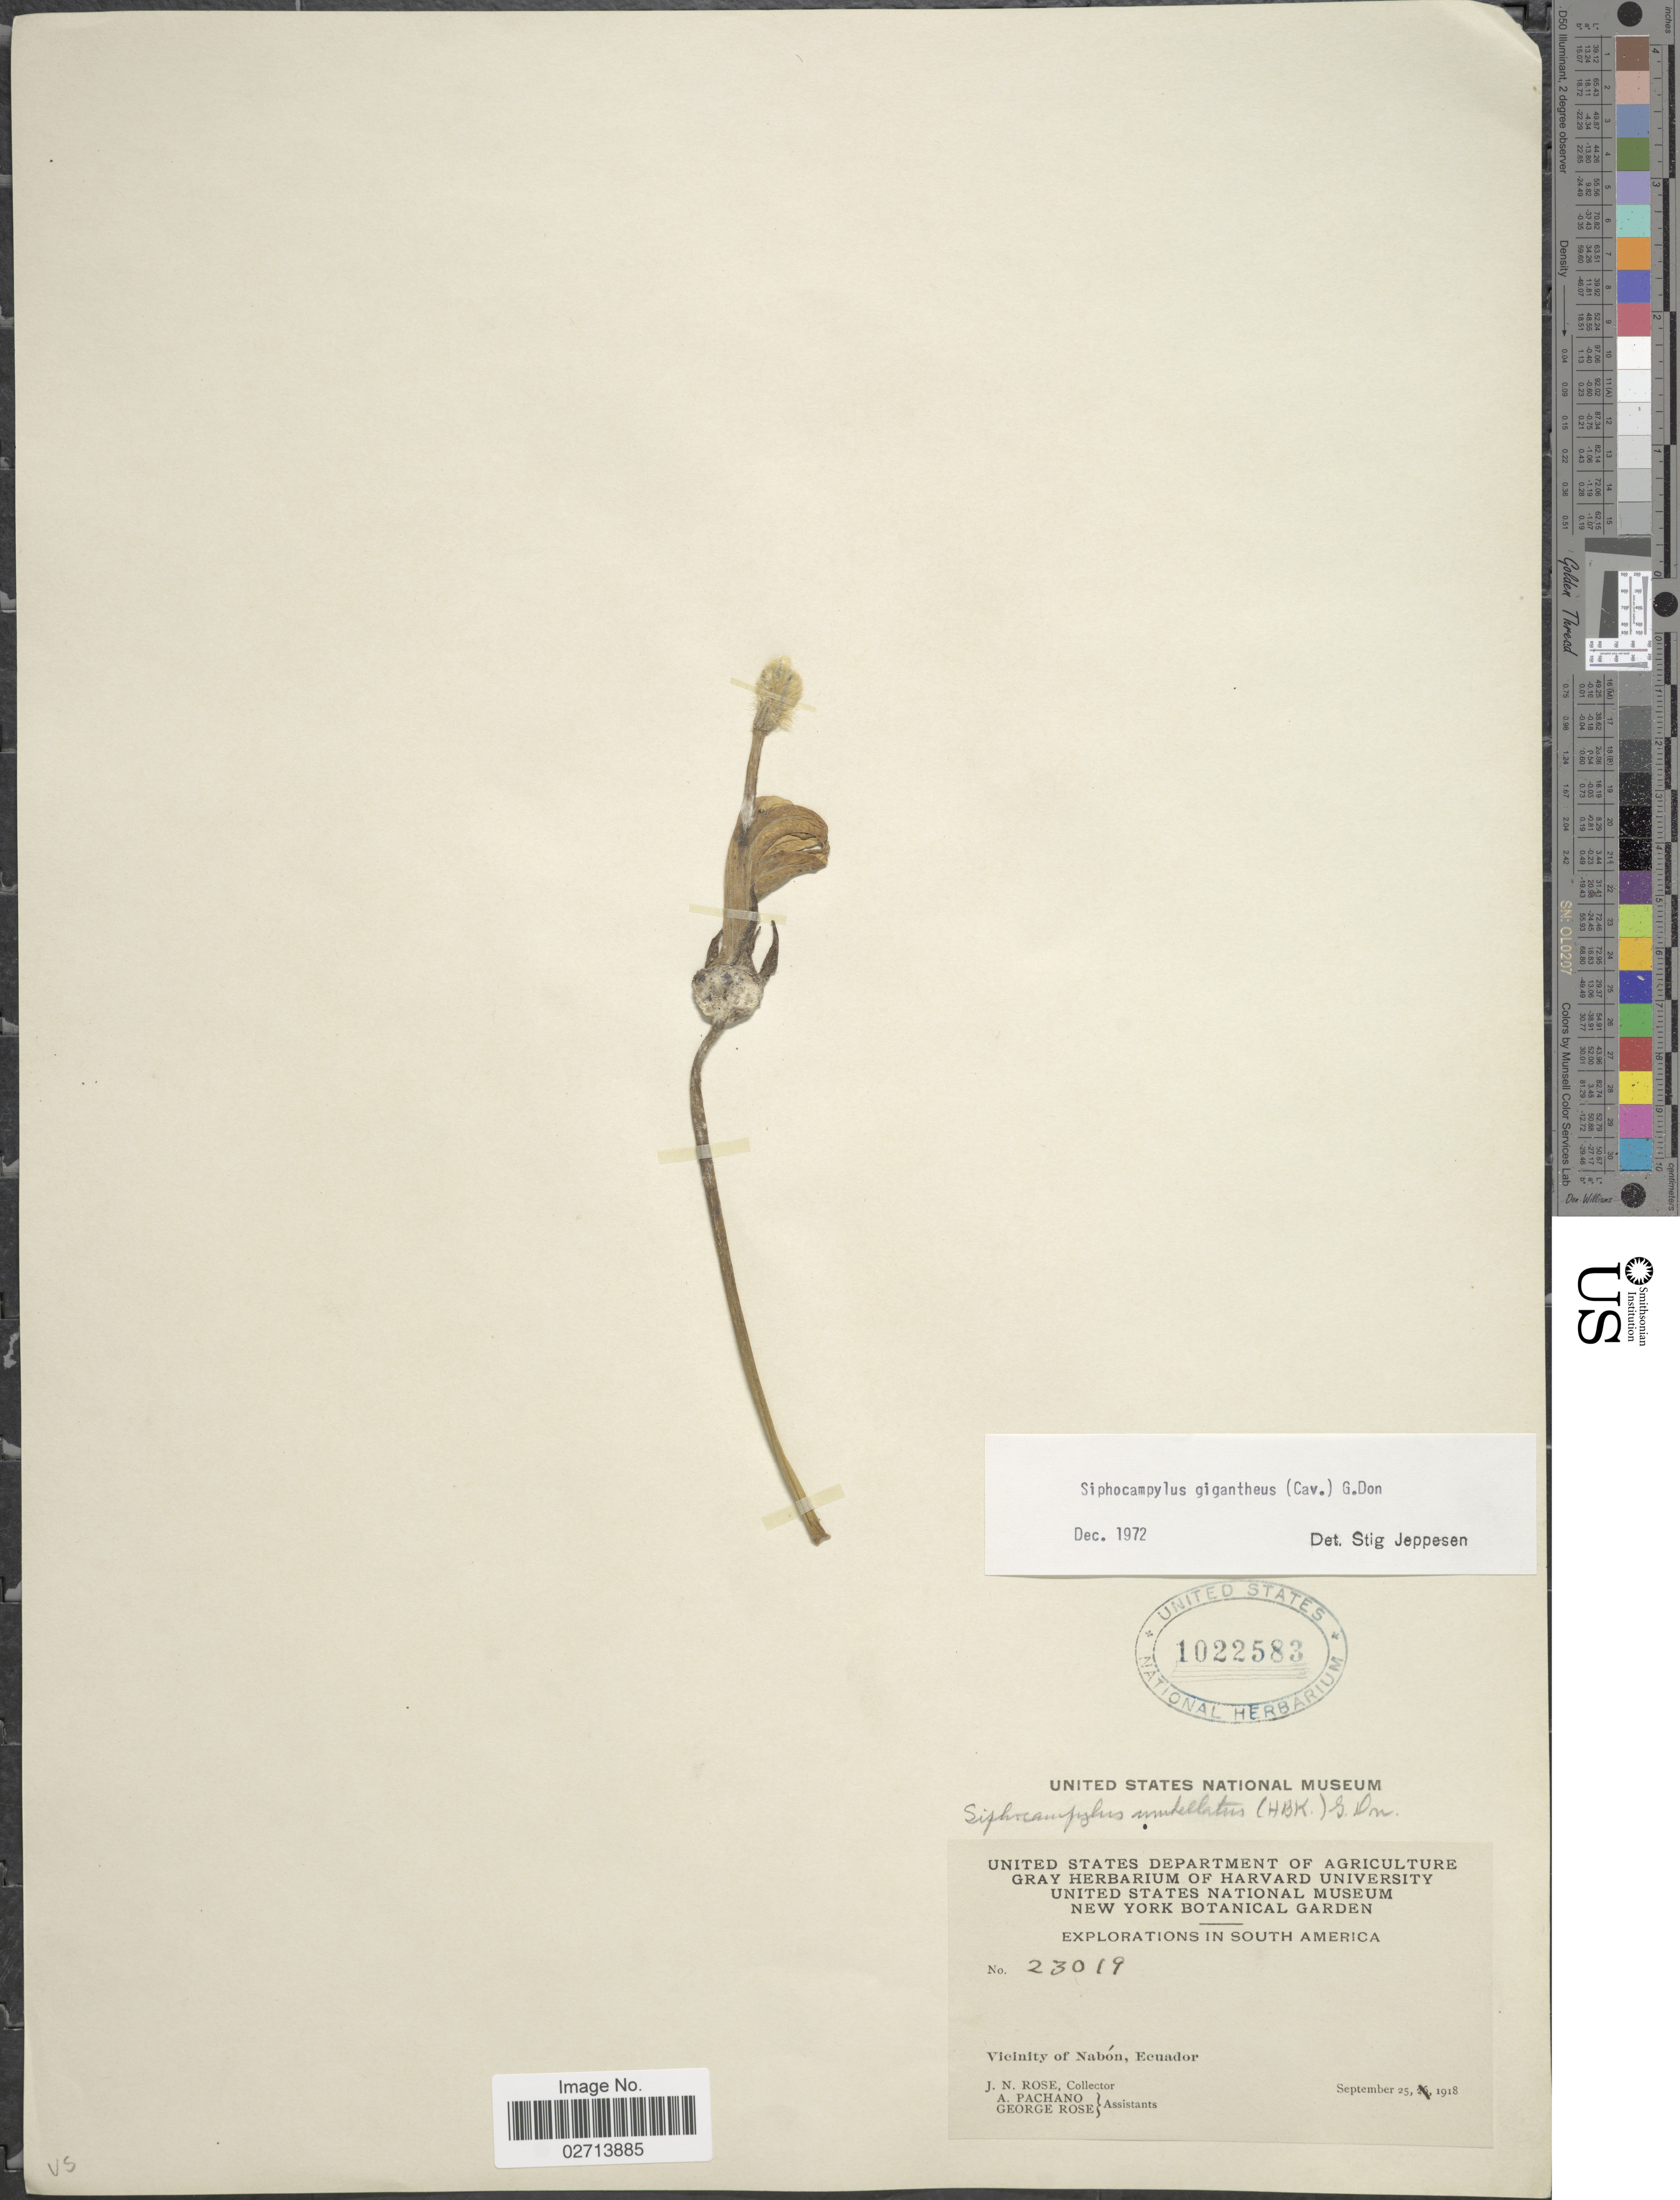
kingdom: Plantae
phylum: Tracheophyta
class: Magnoliopsida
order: Asterales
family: Campanulaceae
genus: Siphocampylus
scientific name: Siphocampylus giganteus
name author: (Cav.) G. Don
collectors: J. N. Rose, A. Pachano & G. Rose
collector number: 23019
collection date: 1918-09-25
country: Ecuador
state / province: Azuay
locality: Vicinity of Nabón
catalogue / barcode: US 1022583